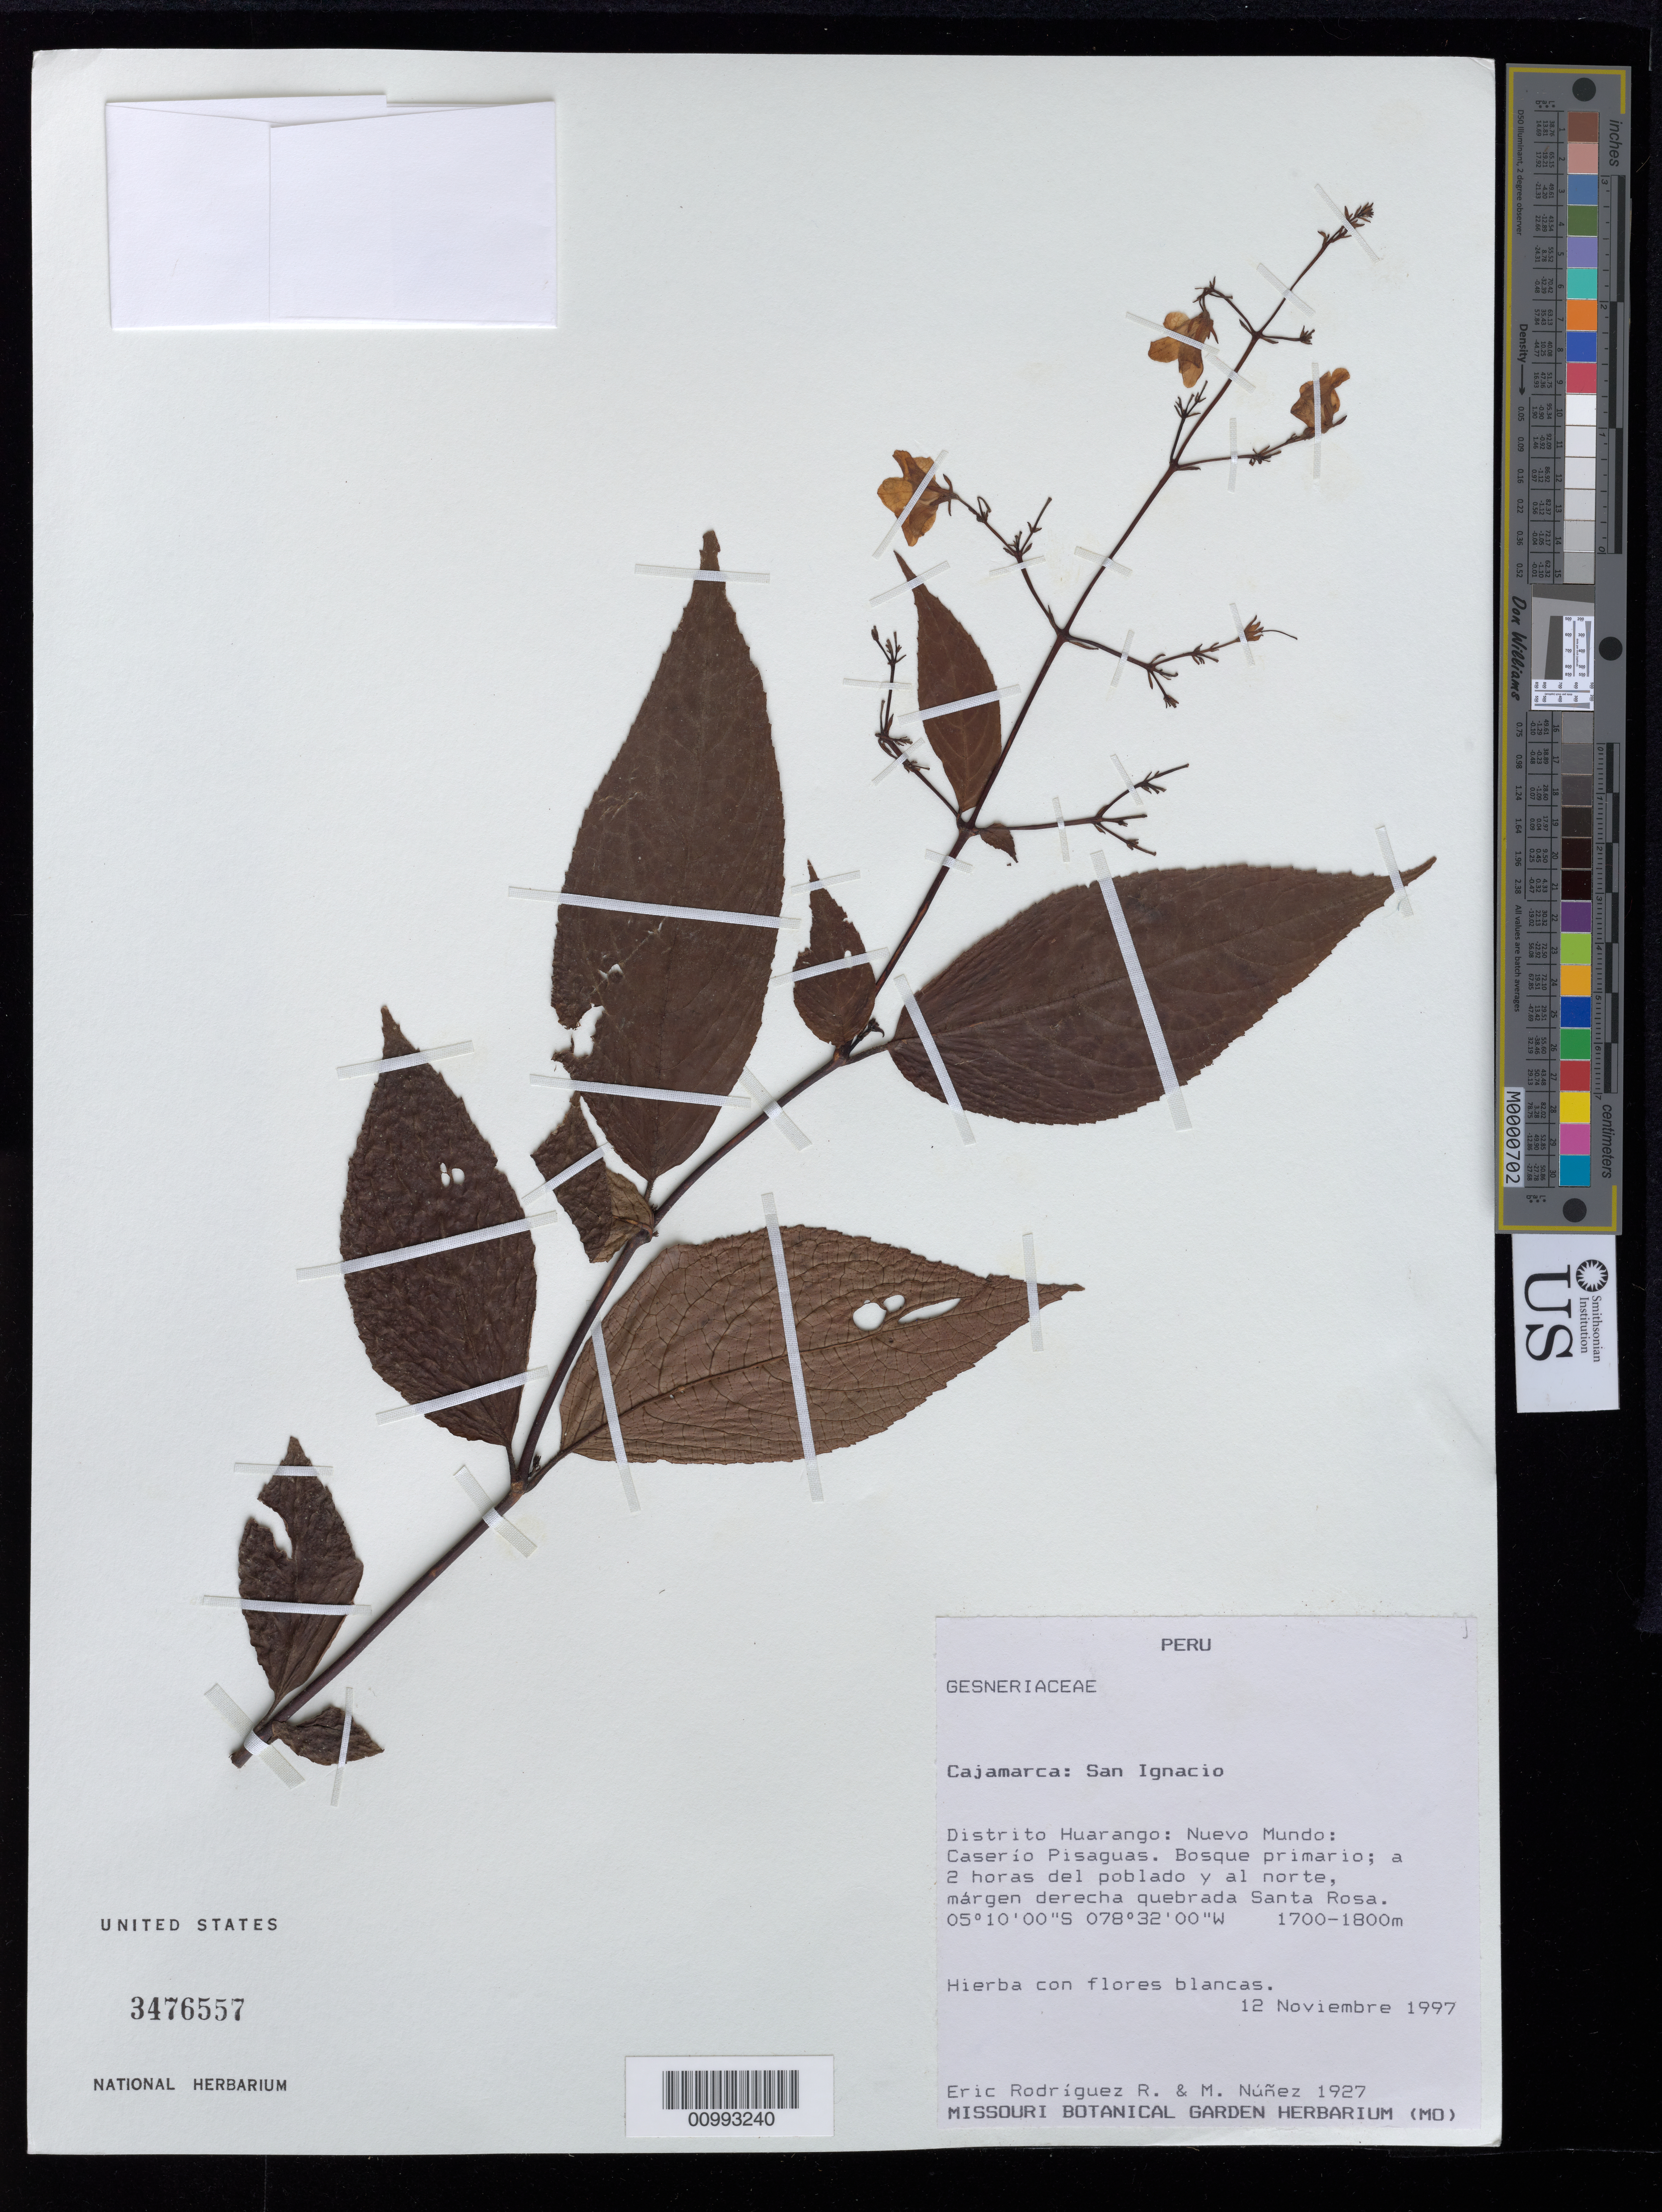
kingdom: Plantae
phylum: Tracheophyta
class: Magnoliopsida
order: Lamiales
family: Gesneriaceae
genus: Monopyle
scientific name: Monopyle sp.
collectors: E. Rodríguez R. & M. Núñez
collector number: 1927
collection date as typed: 12 Nov 1997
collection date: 1997-11-12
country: Peru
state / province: Cajamarca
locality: Cajamarca: San Ignacio. Distrito Huranango: Nuevo Mundo: Caserío Pisaguas, a 2 horas del poblado y al norte, margen derecha quebrada Santa Rosa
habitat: Bosque primario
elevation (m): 1700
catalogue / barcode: US 3476557